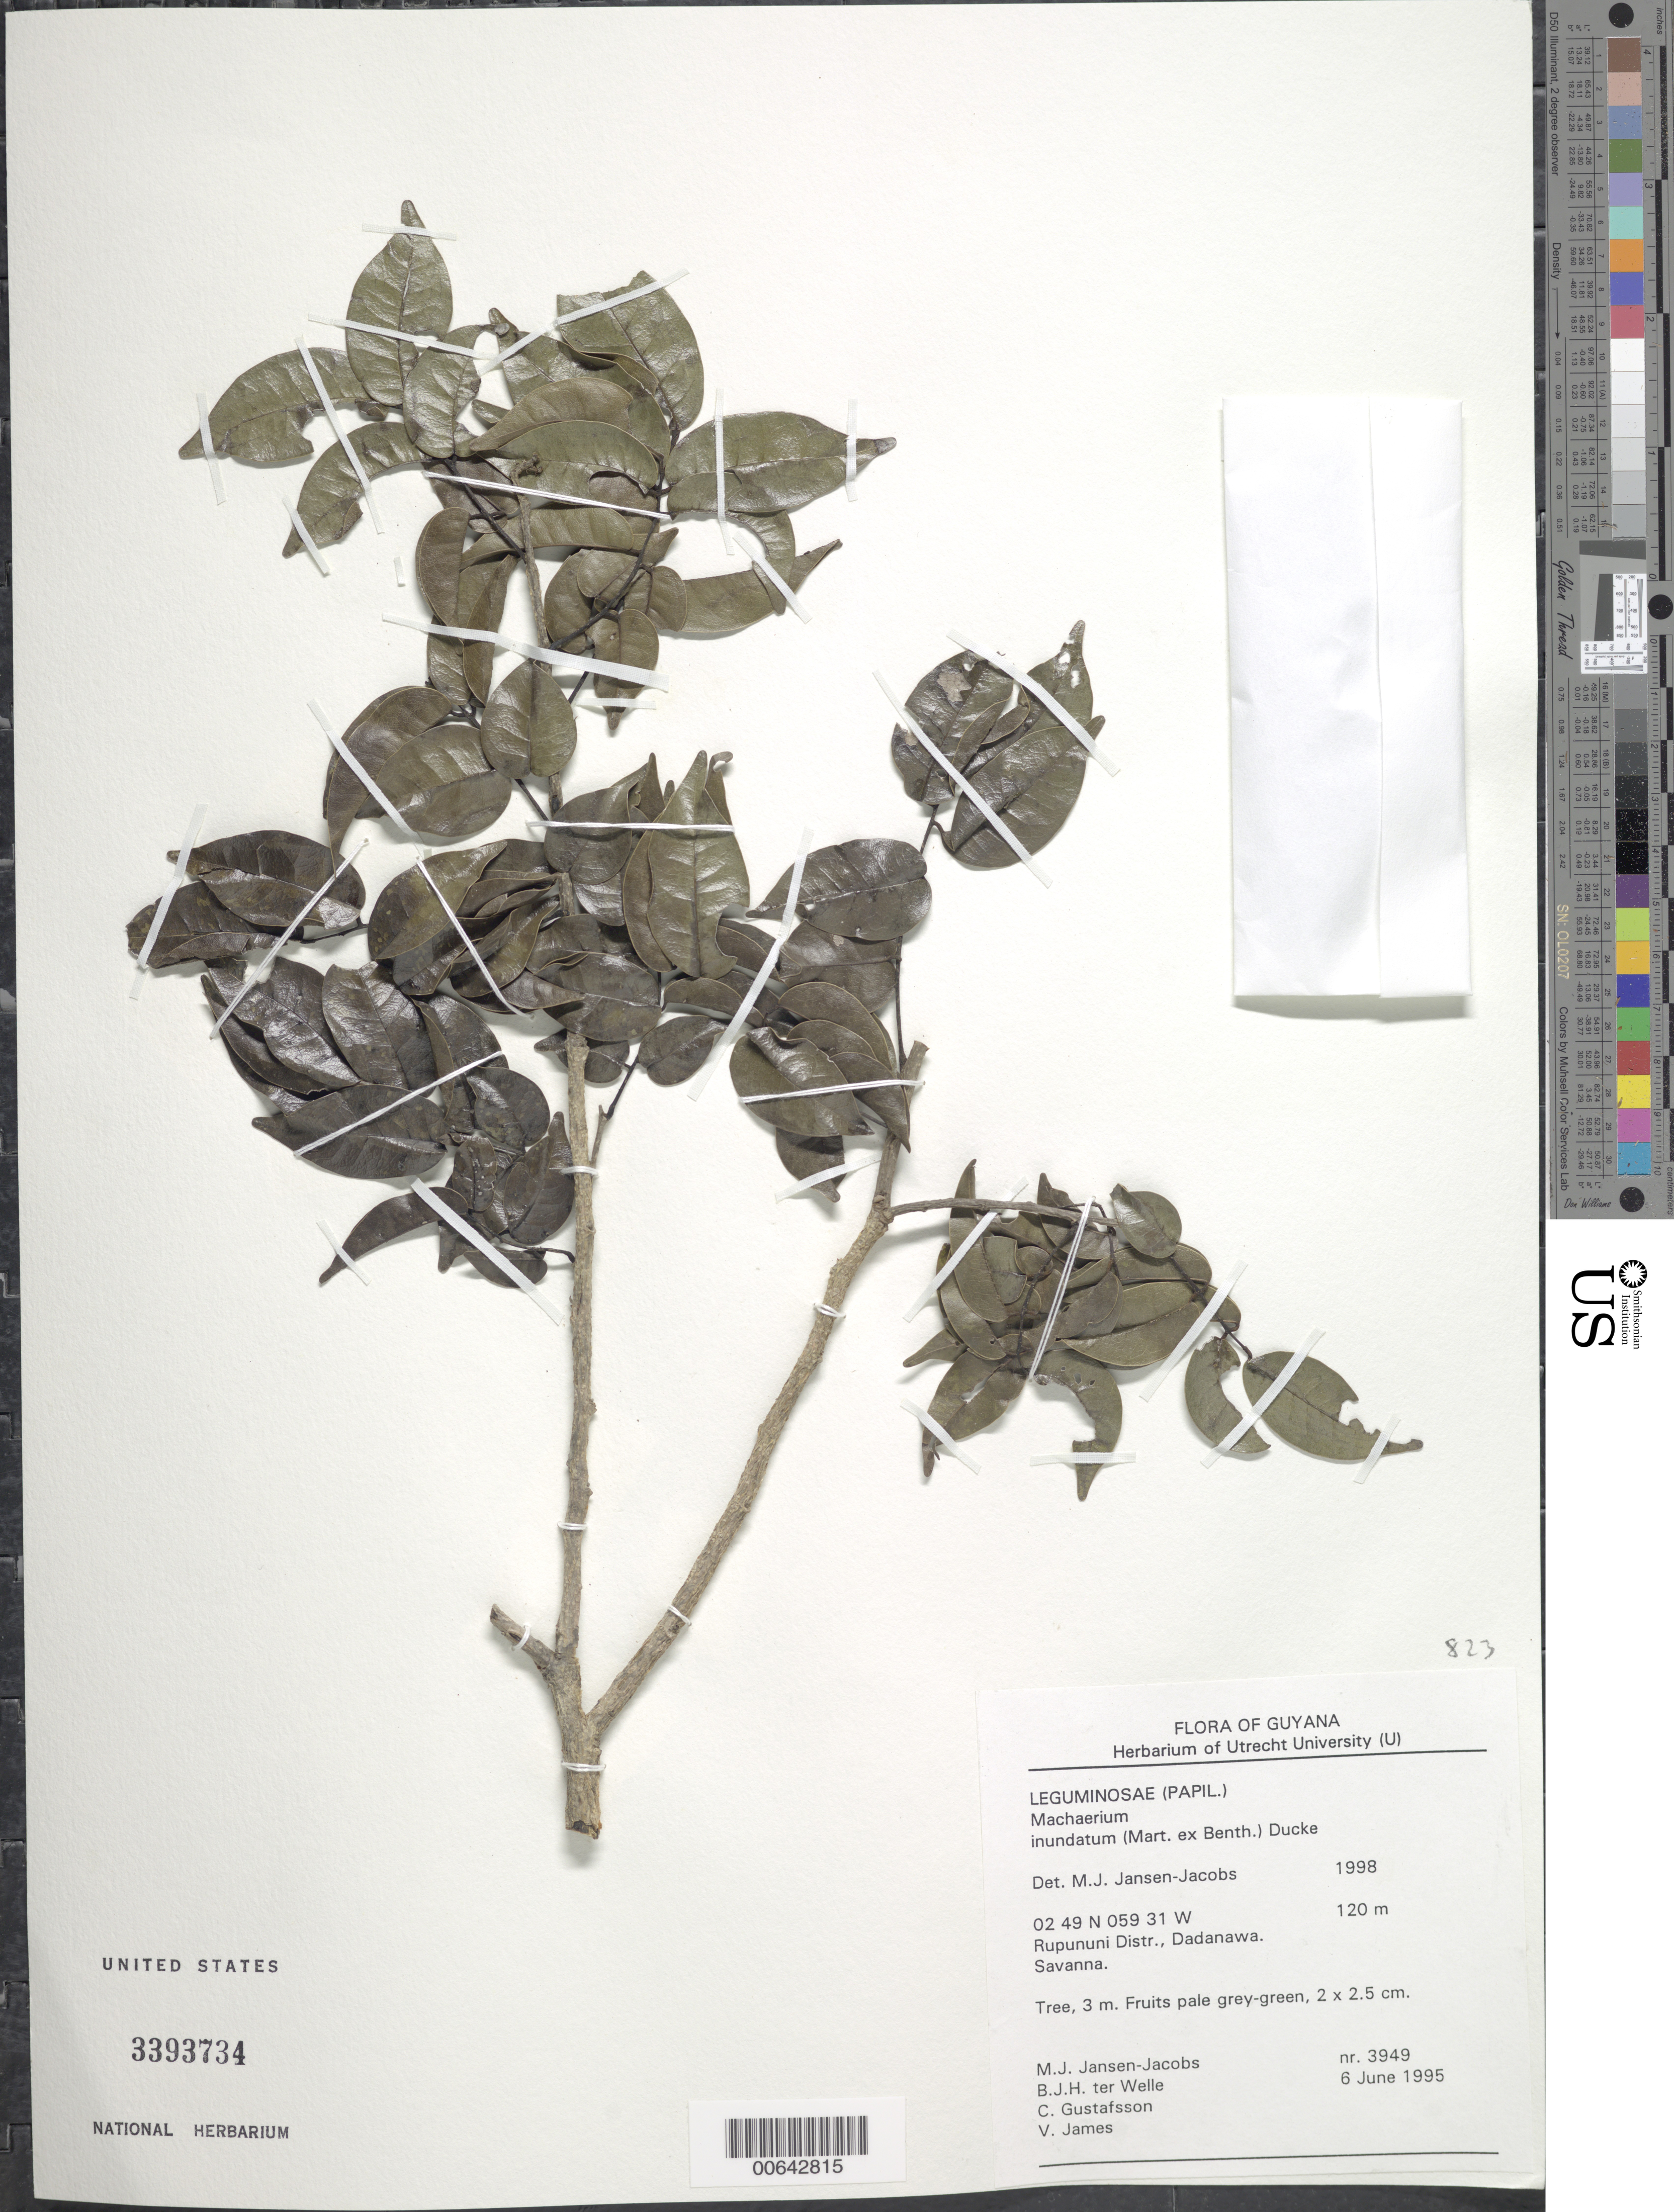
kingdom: Plantae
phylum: Tracheophyta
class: Magnoliopsida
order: Fabales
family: Fabaceae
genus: Machaerium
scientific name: Machaerium inundatum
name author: (Mart. ex Benth.) Ducke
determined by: Jansen-Jacobs, M. J., (U), Nationaal Herbarium Nederland, Utrecht University branch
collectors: M. J. Jansen-Jacobs, B. Welle, C. G. Gustafsson & V. James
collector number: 3949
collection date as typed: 6-Jun-95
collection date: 1995-06-06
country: Guyana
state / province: U. Takutu-U. Essequibo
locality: Dadanawa, Rupununi River, Rupununi District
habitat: Savanna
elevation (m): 120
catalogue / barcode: US 3393734